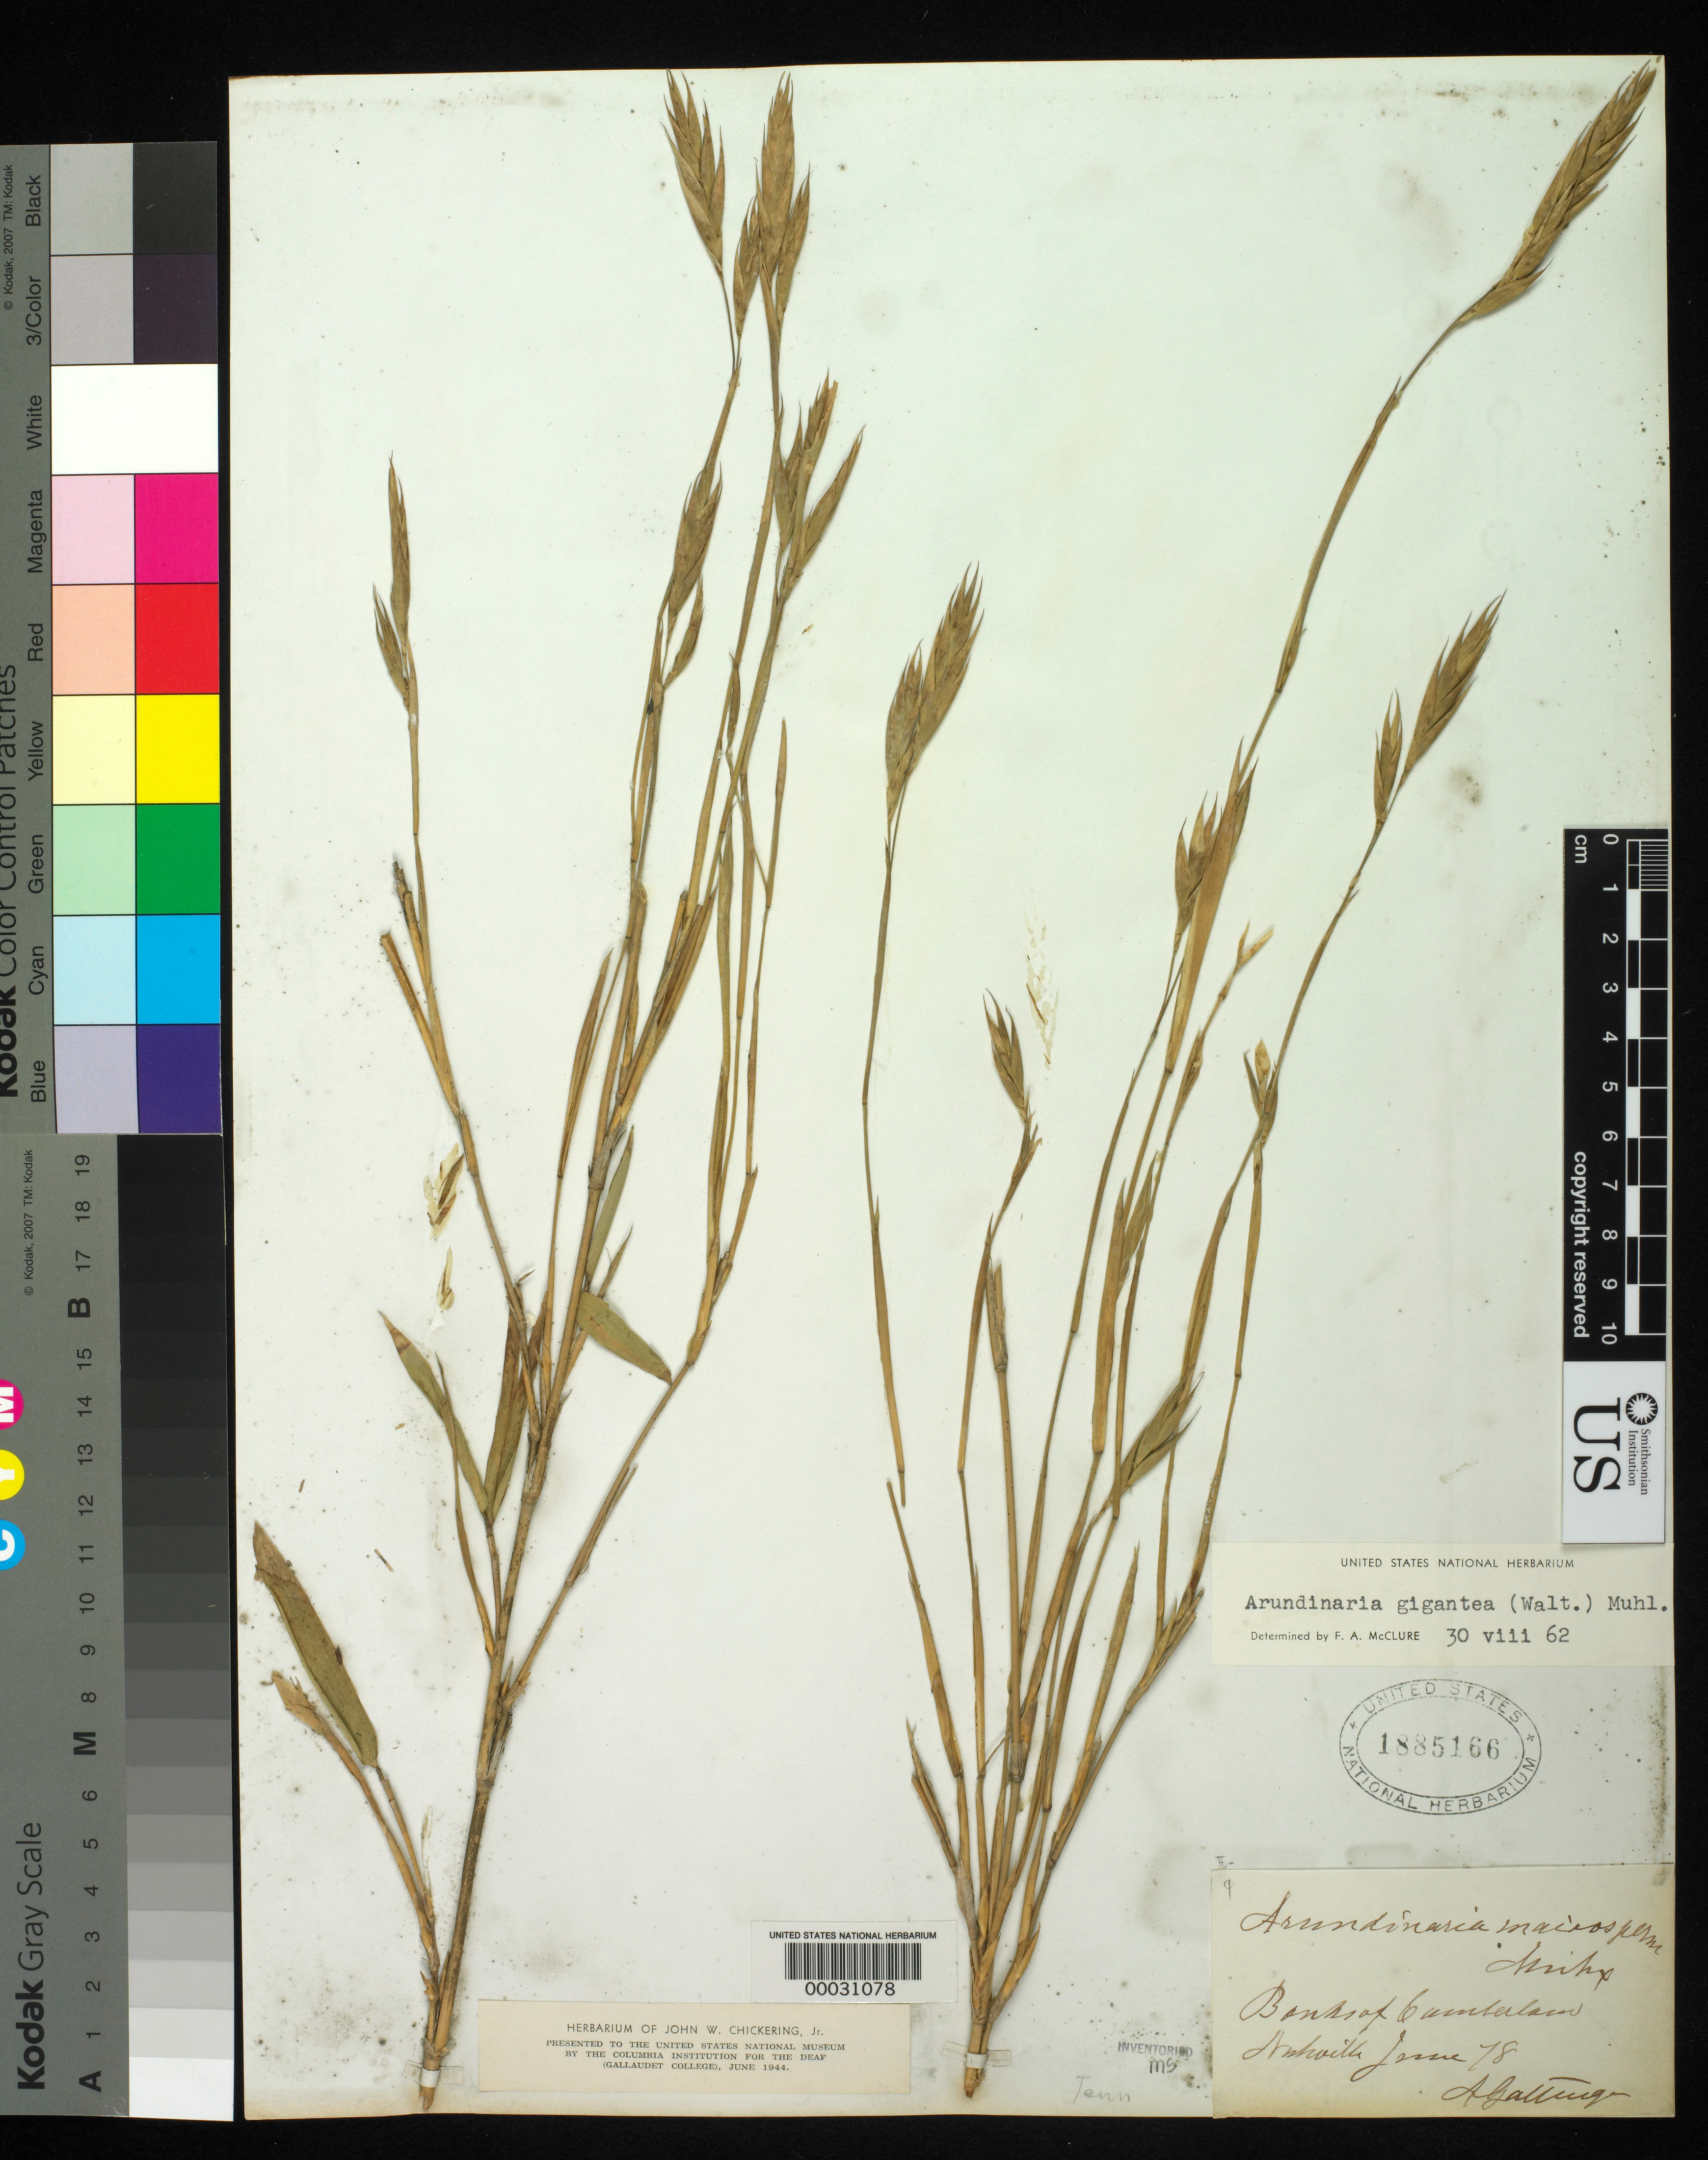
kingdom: Plantae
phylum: Tracheophyta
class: Liliopsida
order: Poales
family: Poaceae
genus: Arundinaria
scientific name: Arundinaria gigantea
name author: (Walter) Muhl.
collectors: A. Gattinger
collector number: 3523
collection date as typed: Jun 1878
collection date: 1878-06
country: United States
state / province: Tennessee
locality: Canebrakes, nashville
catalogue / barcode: US 1885166